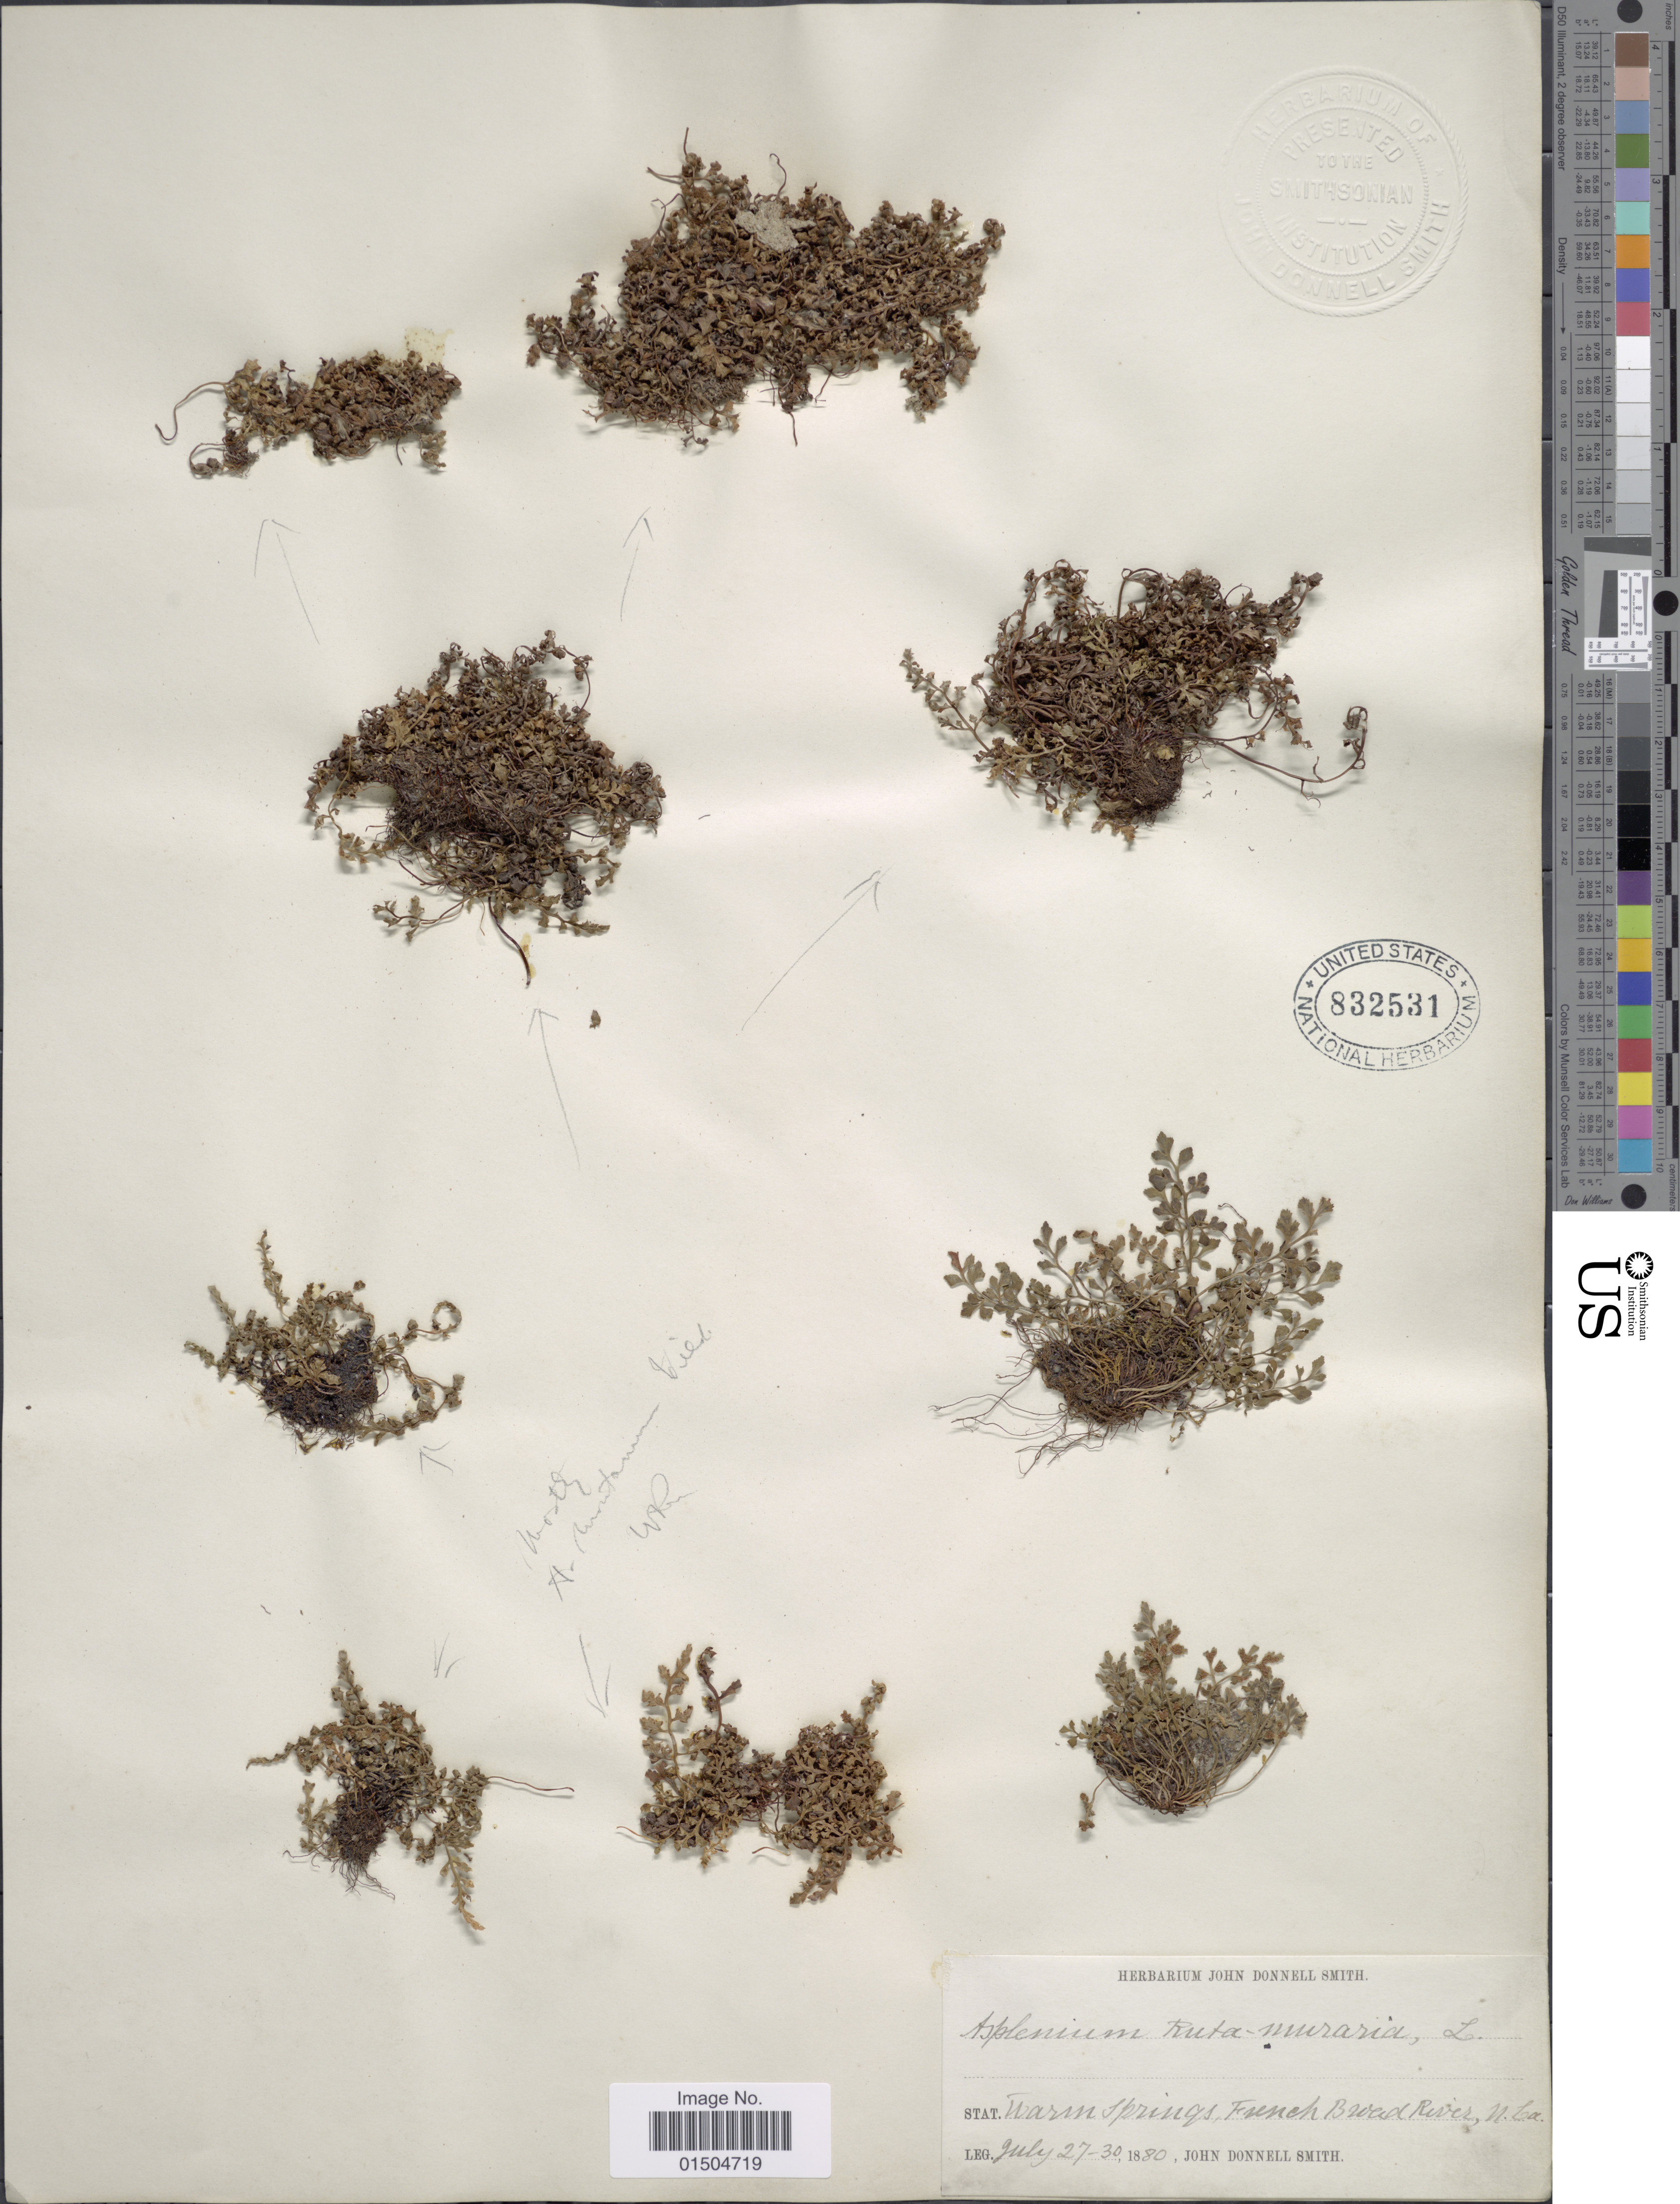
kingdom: Plantae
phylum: Tracheophyta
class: Polypodiopsida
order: Polypodiales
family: Aspleniaceae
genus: Asplenium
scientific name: Asplenium ruta-muraria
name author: L.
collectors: J. Donnell Smith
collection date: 1880-07-27/1880-07-30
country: United States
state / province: North Carolina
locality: Warm Springs, French Broad River.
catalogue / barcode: US 832531